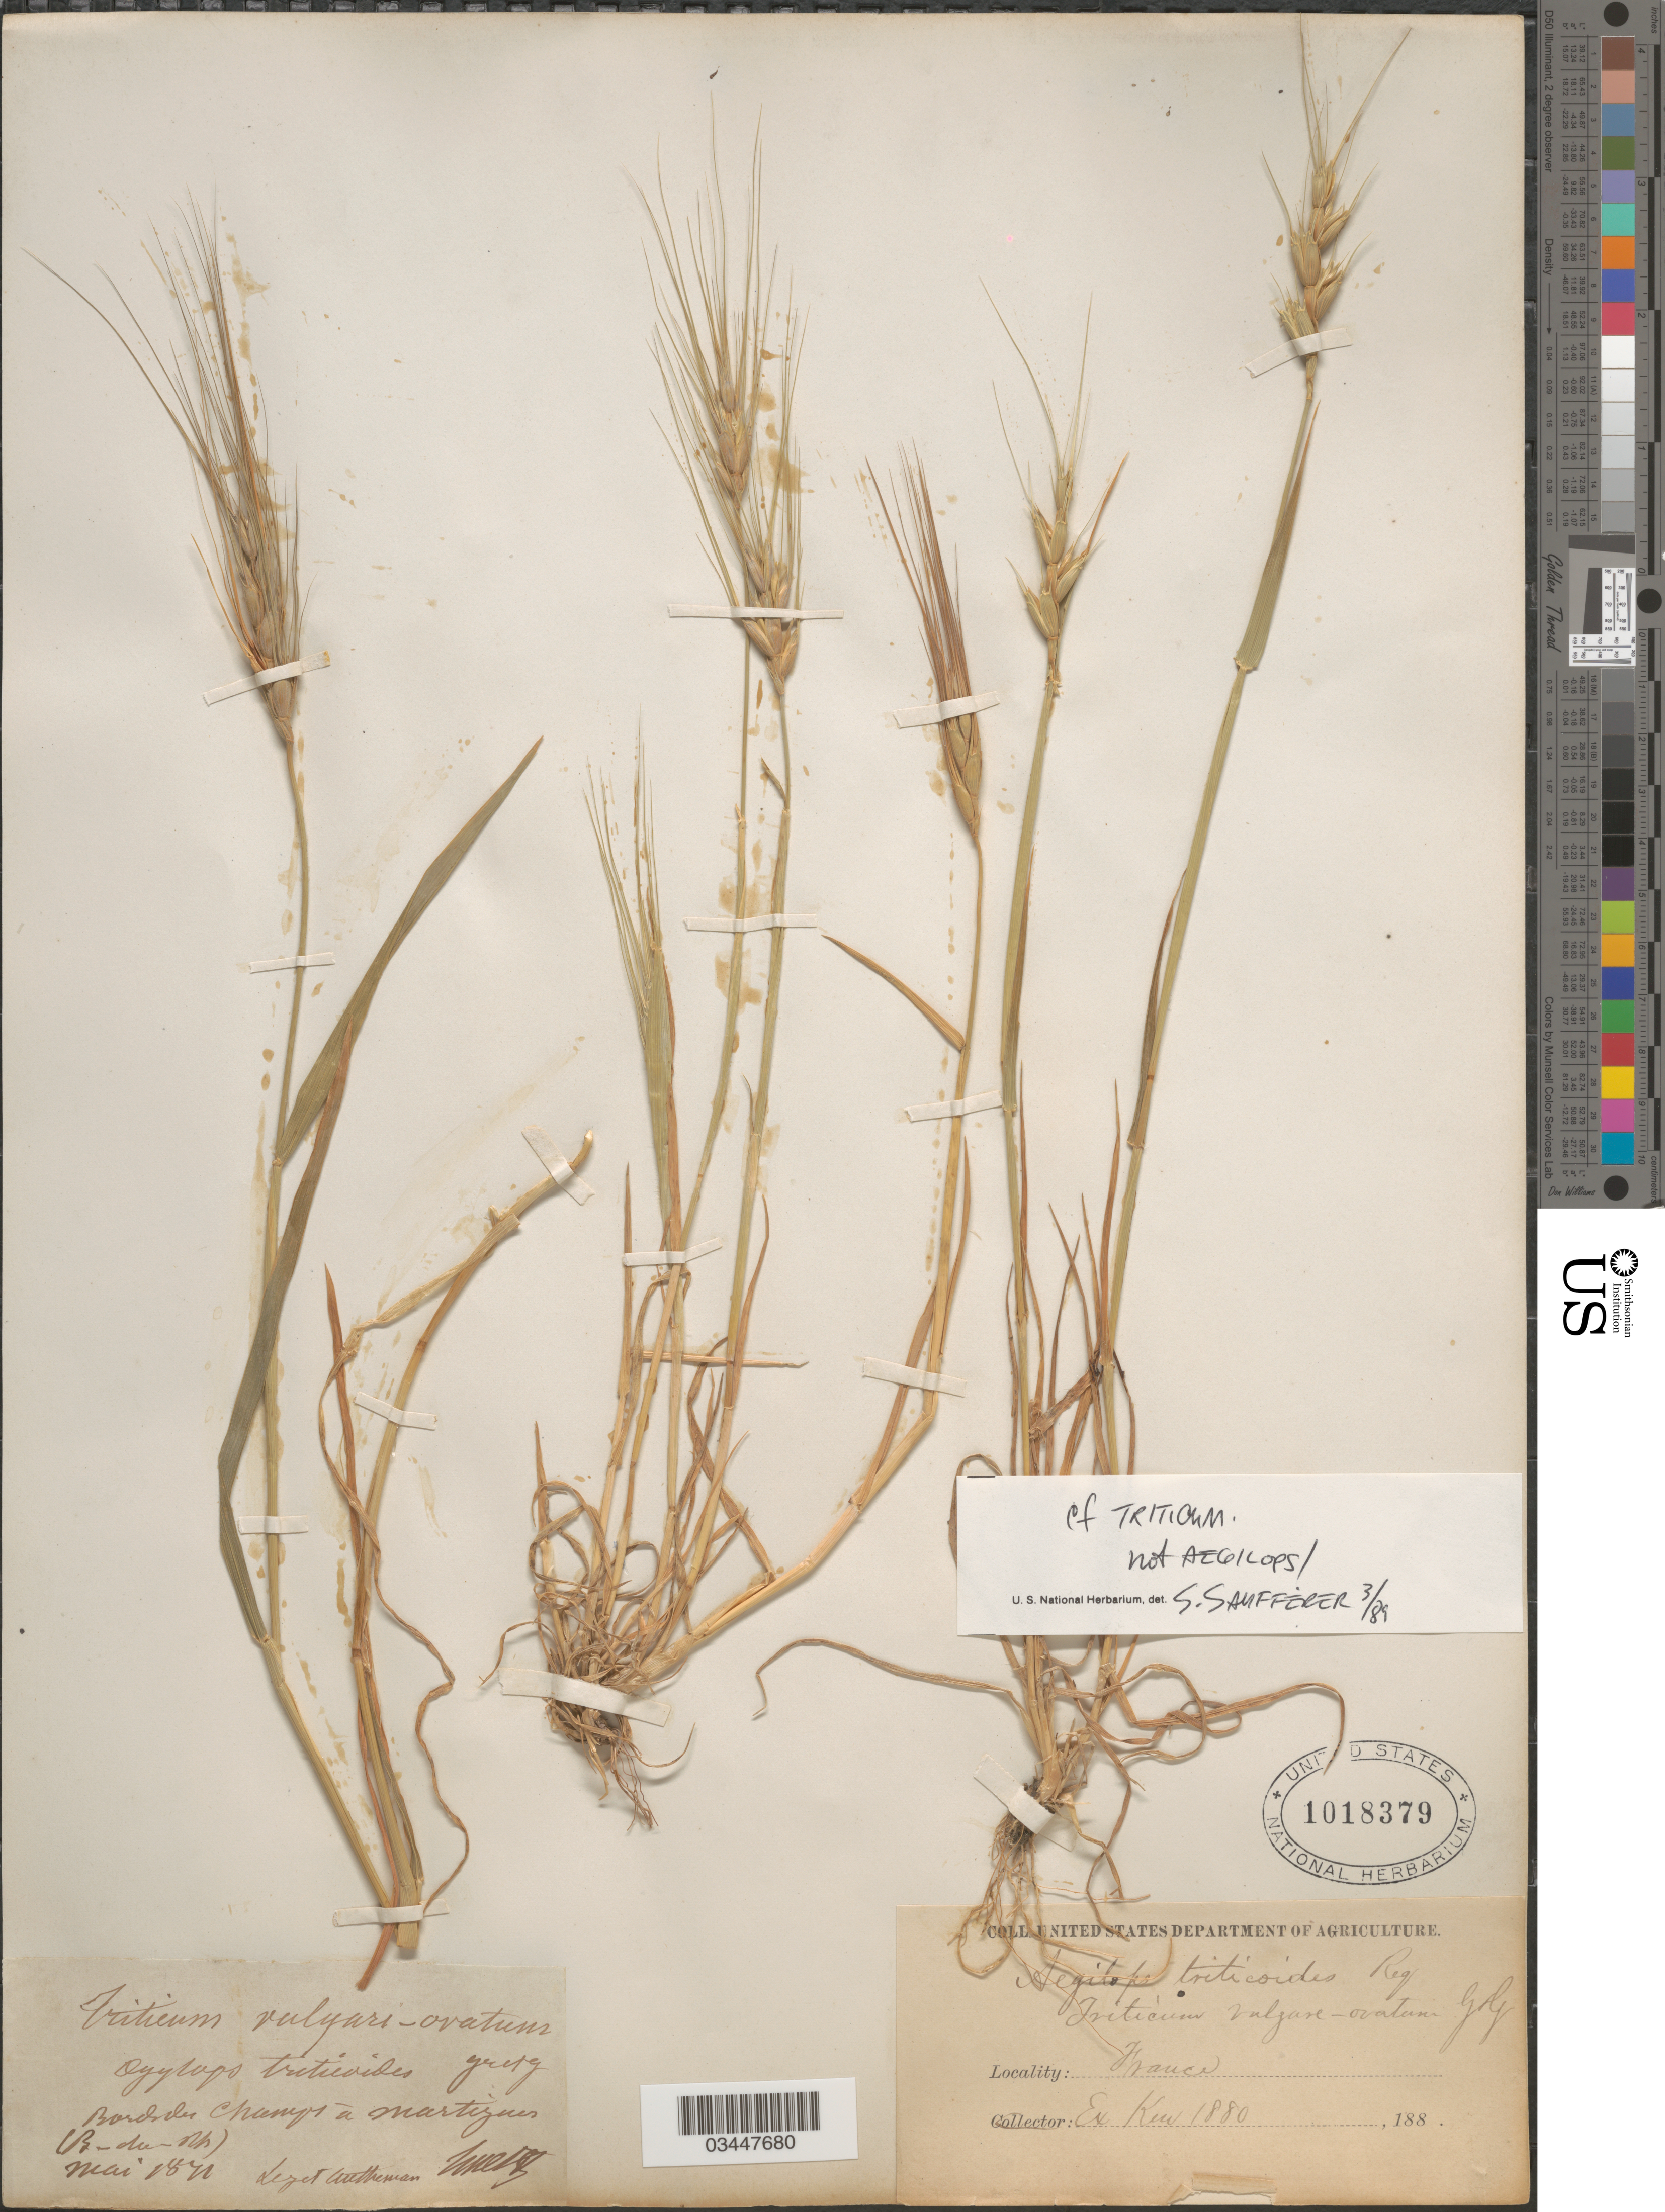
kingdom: Plantae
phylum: Tracheophyta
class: Liliopsida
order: Poales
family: Poaceae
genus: Triticum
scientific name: Triticum sp.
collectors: Autheman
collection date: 1871-05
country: France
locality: Bords des Champs à Martigues (B-du-Mts).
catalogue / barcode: US 1018379